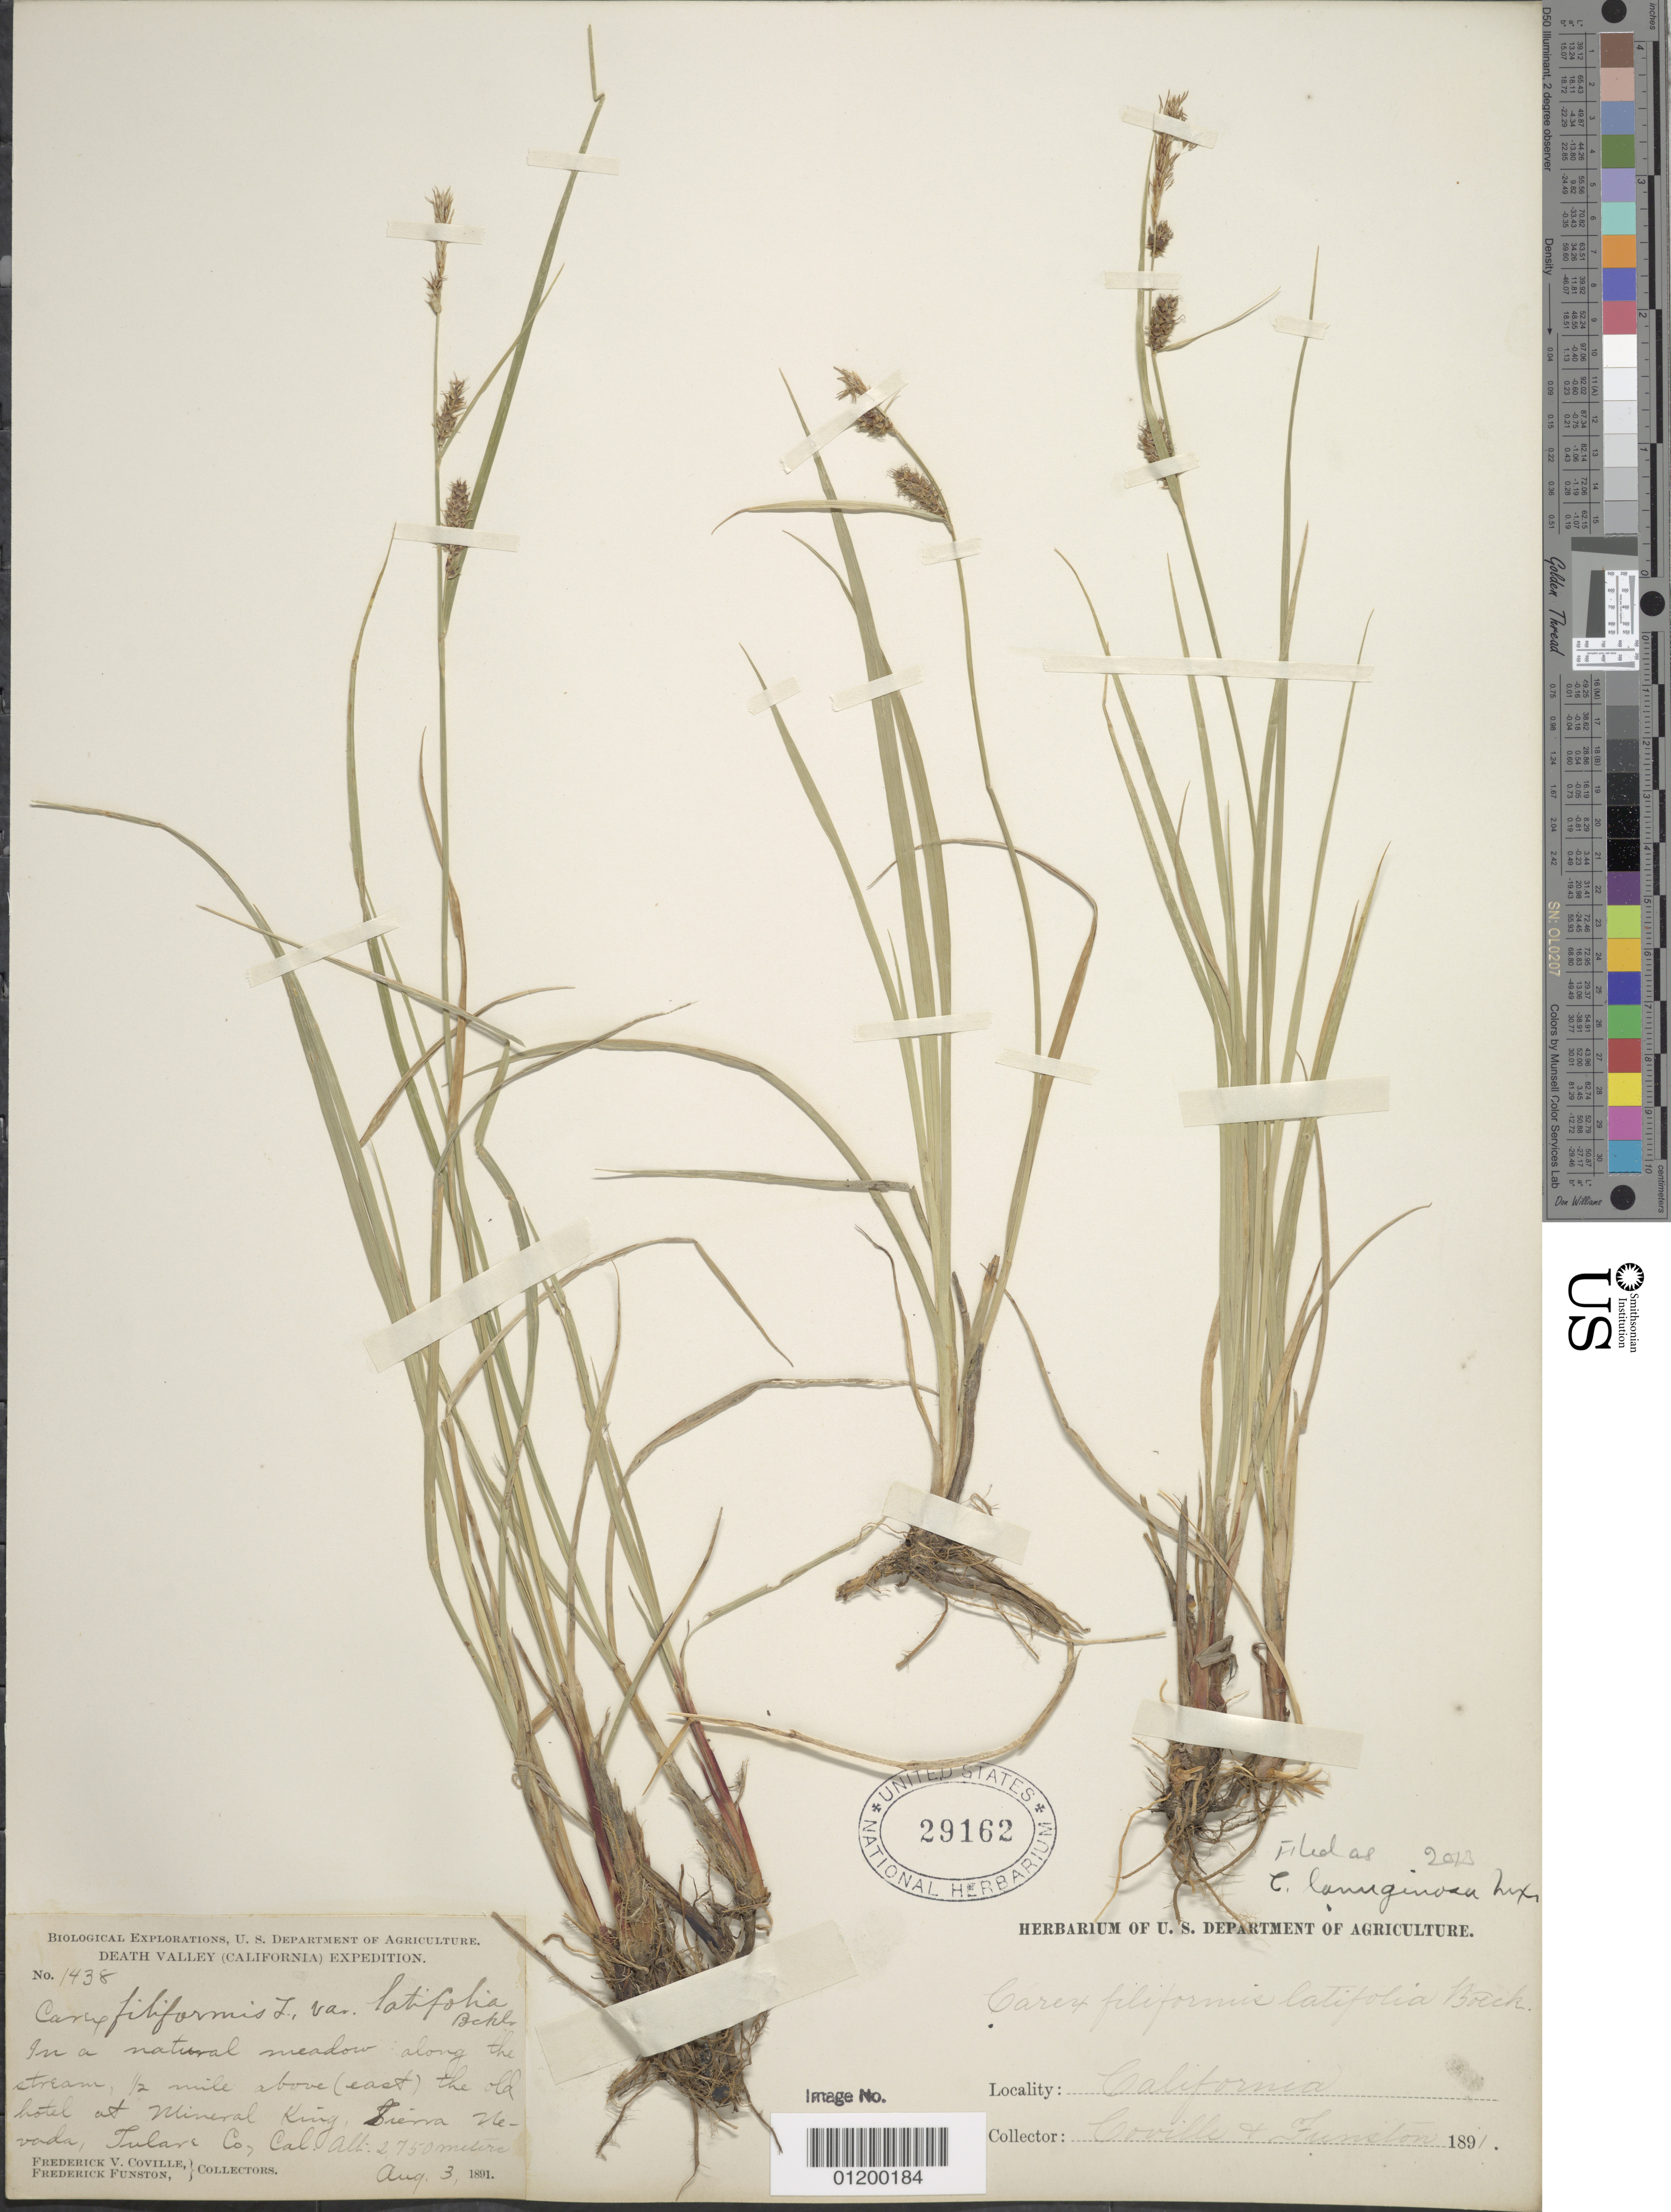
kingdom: Plantae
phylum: Tracheophyta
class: Liliopsida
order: Poales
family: Cyperaceae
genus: Carex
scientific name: Carex pellita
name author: Muhl. ex Willd.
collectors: F. V. Coville & F. Funston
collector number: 1438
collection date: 1891-08-03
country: United States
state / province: California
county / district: Tulare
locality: In a natural meadow 1/2 mile above (east) the old hotel at Mineral king, Sierrra Nevada.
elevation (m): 838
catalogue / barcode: US 29162